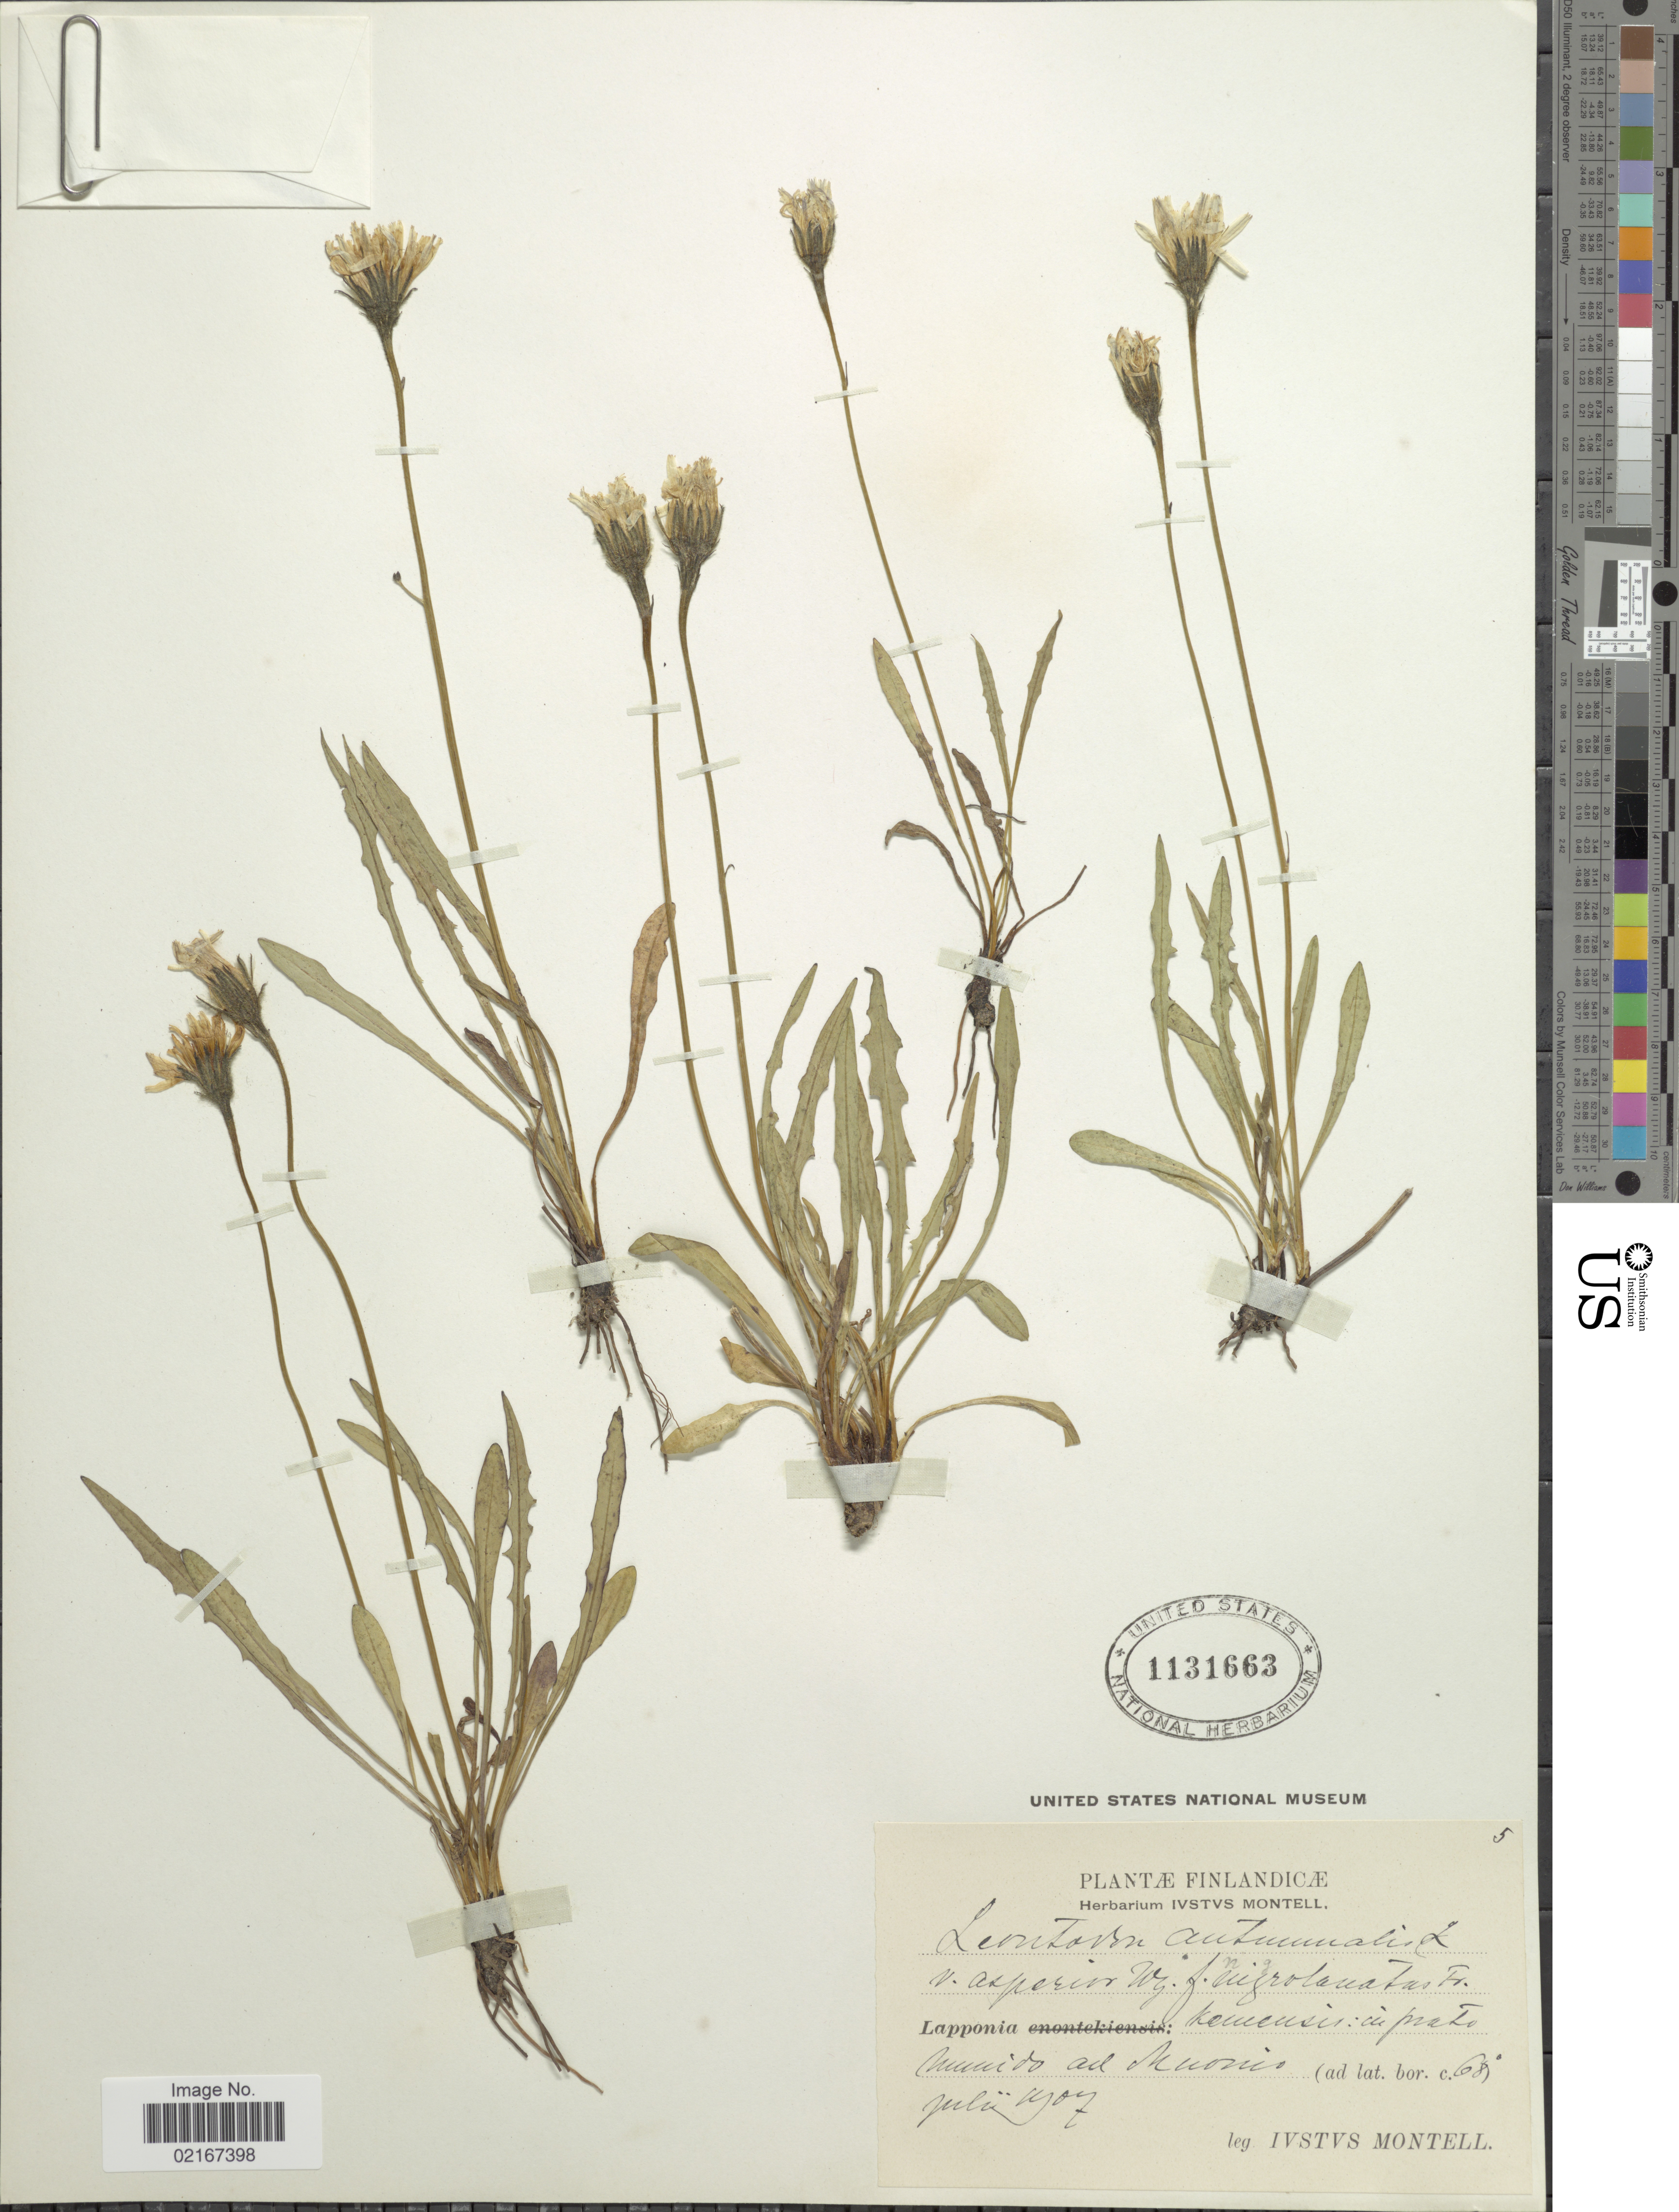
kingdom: Plantae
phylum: Tracheophyta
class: Magnoliopsida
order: Asterales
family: Asteraceae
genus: Leontodon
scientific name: Leontodon autumnalis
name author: L.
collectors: I. Montell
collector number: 5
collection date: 1907-07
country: Finland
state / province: Lappi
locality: Muonio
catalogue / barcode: US 1131663